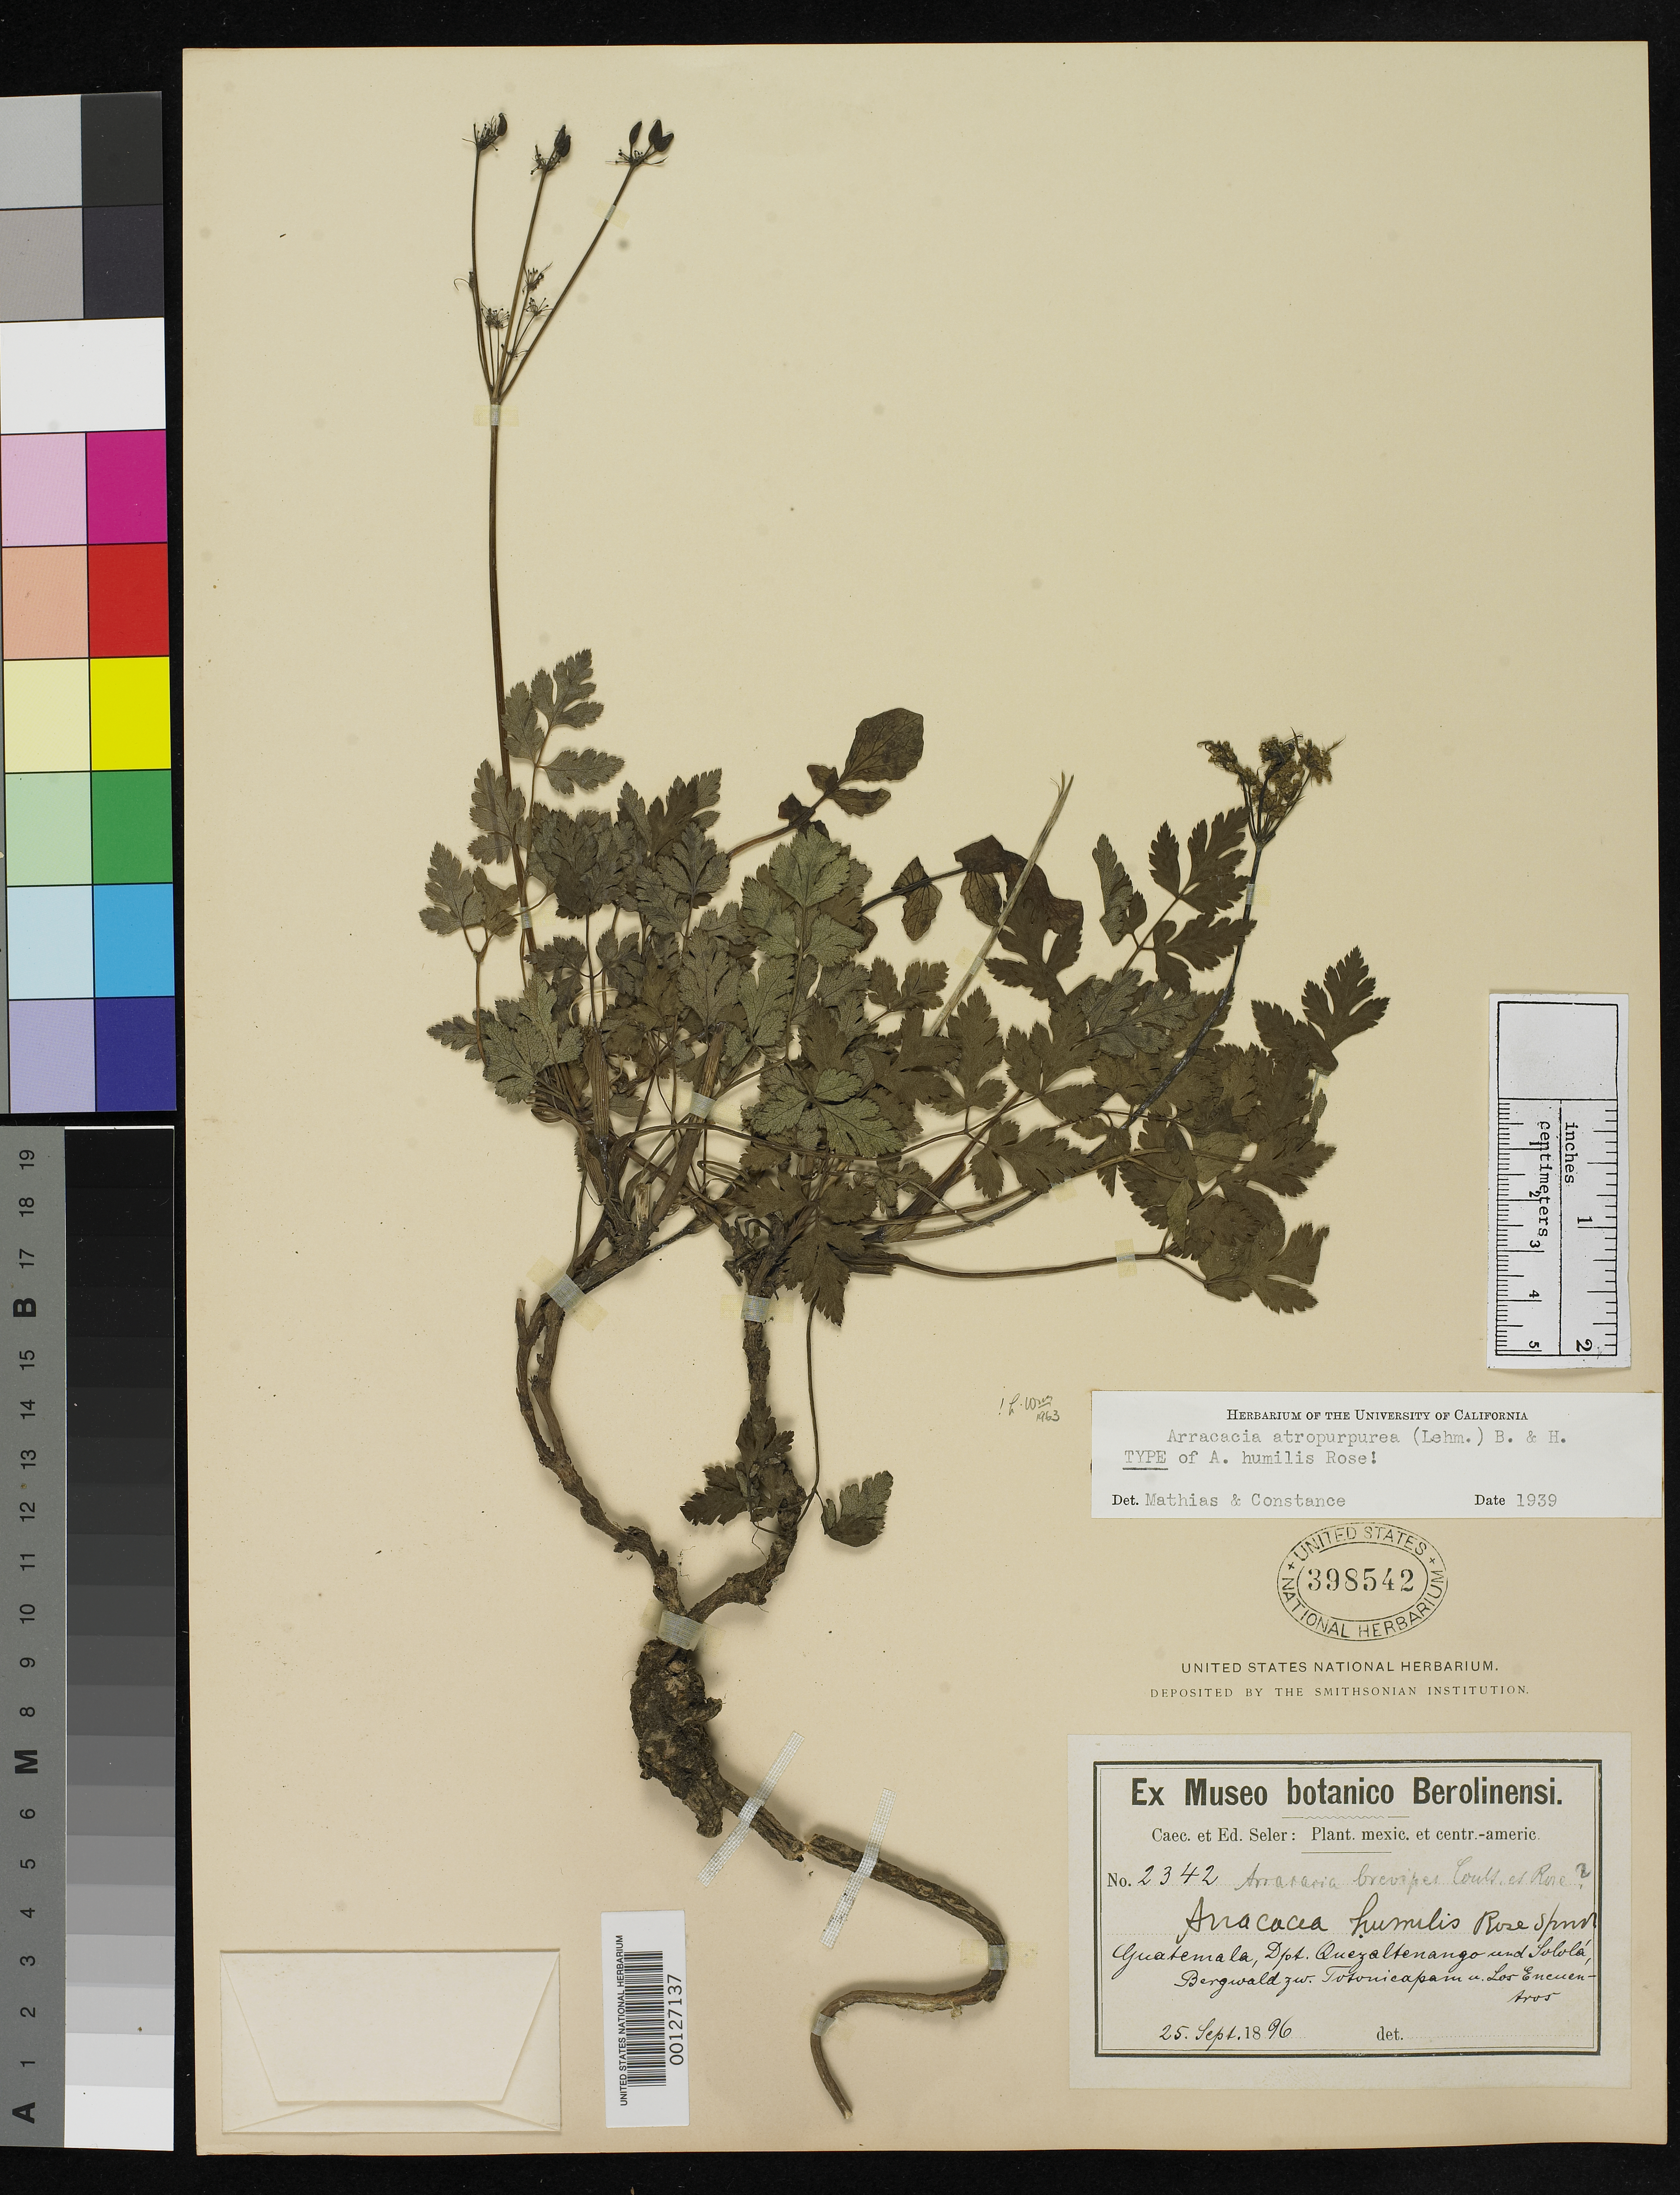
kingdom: Plantae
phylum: Tracheophyta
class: Magnoliopsida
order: Apiales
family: Apiaceae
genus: Arracacia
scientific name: Arracacia humilis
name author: Rose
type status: Holotype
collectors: C. Seler & E. Seler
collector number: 2342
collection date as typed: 25 Sep 1896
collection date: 1896-09-25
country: Guatemala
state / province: Totonicapán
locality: Between Totonocapan and Los Encuentros.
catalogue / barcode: US 398542